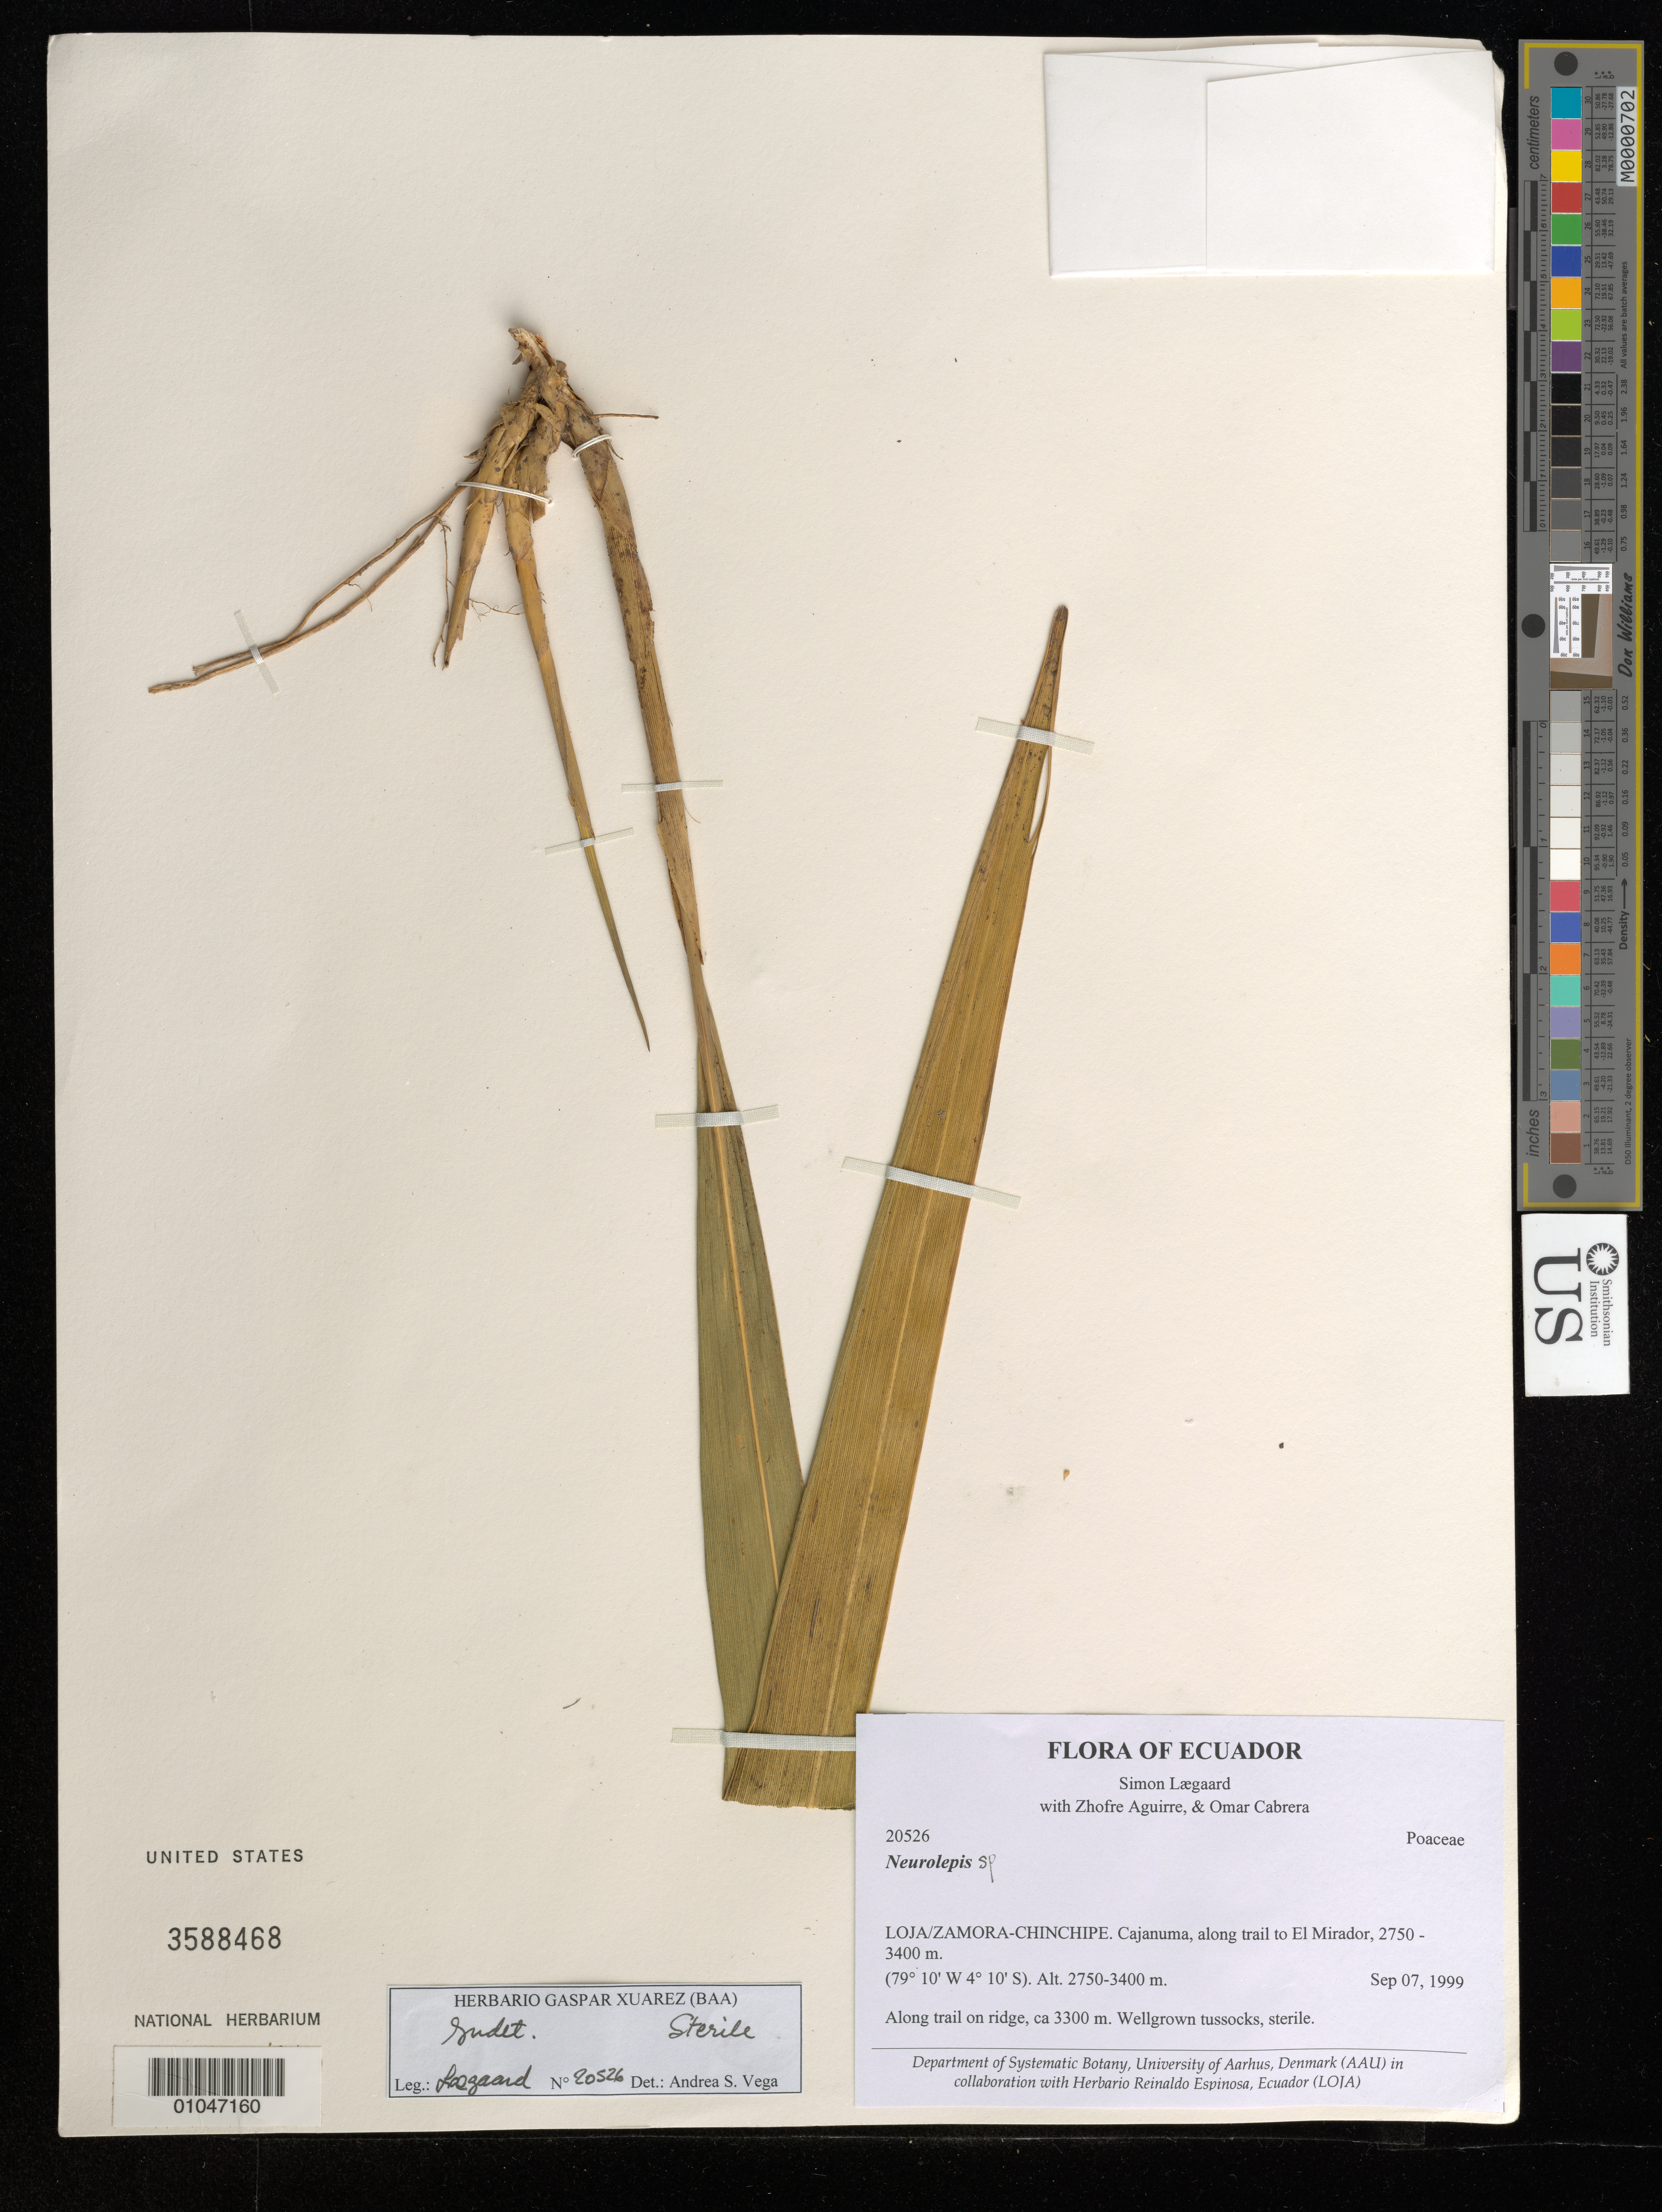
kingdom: Plantae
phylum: Tracheophyta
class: Liliopsida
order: Poales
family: Poaceae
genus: Neurolepis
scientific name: Neurolepis sp.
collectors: S. Lægaard & A. Miranda Leiva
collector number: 20526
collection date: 1999-09-07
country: Ecuador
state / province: Loja / Zamora-Chinchipe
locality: Cajanuma, along trail to El Mirador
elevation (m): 2750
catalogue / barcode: US 3588468